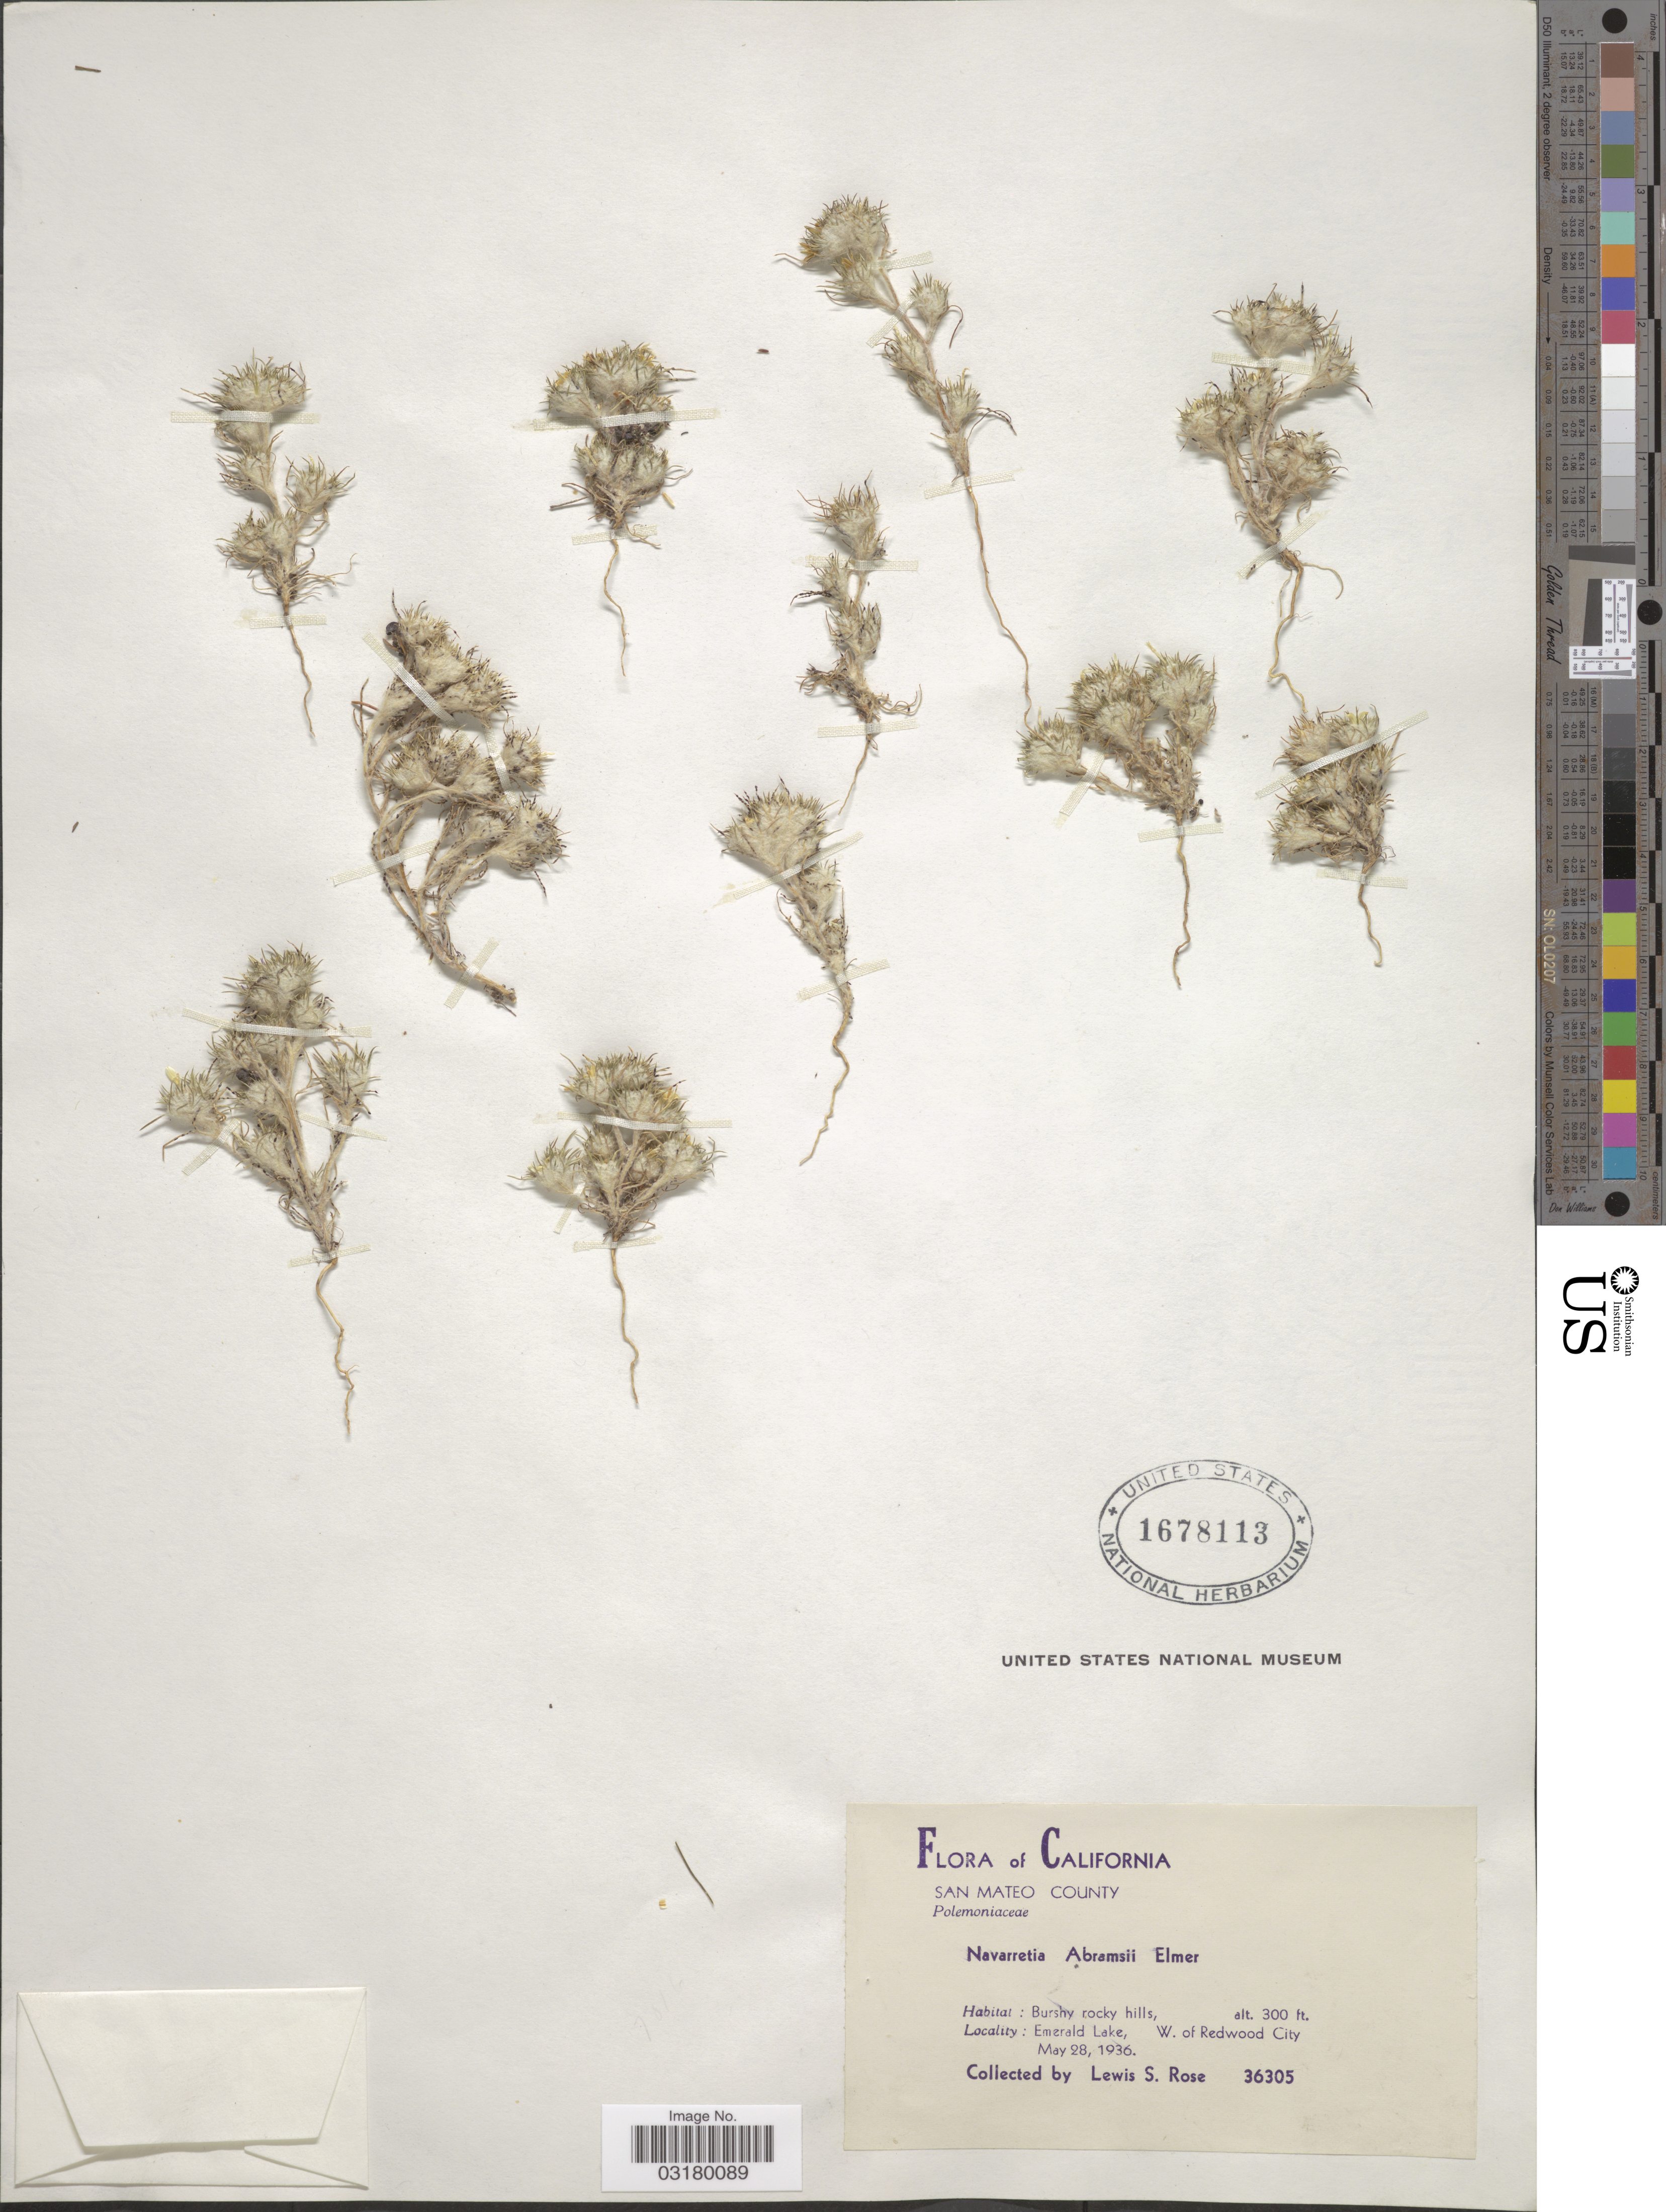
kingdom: Plantae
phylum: Tracheophyta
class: Magnoliopsida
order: Ericales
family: Polemoniaceae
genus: Eriastrum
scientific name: Eriastrum abramsii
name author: (Elmer) Mason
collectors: L. S. Rose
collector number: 36305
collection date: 1936-05-28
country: United States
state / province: California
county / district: San Mateo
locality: San Mateo County. Emerald Lake, W. of Redwood City.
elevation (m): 91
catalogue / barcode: US 1678113